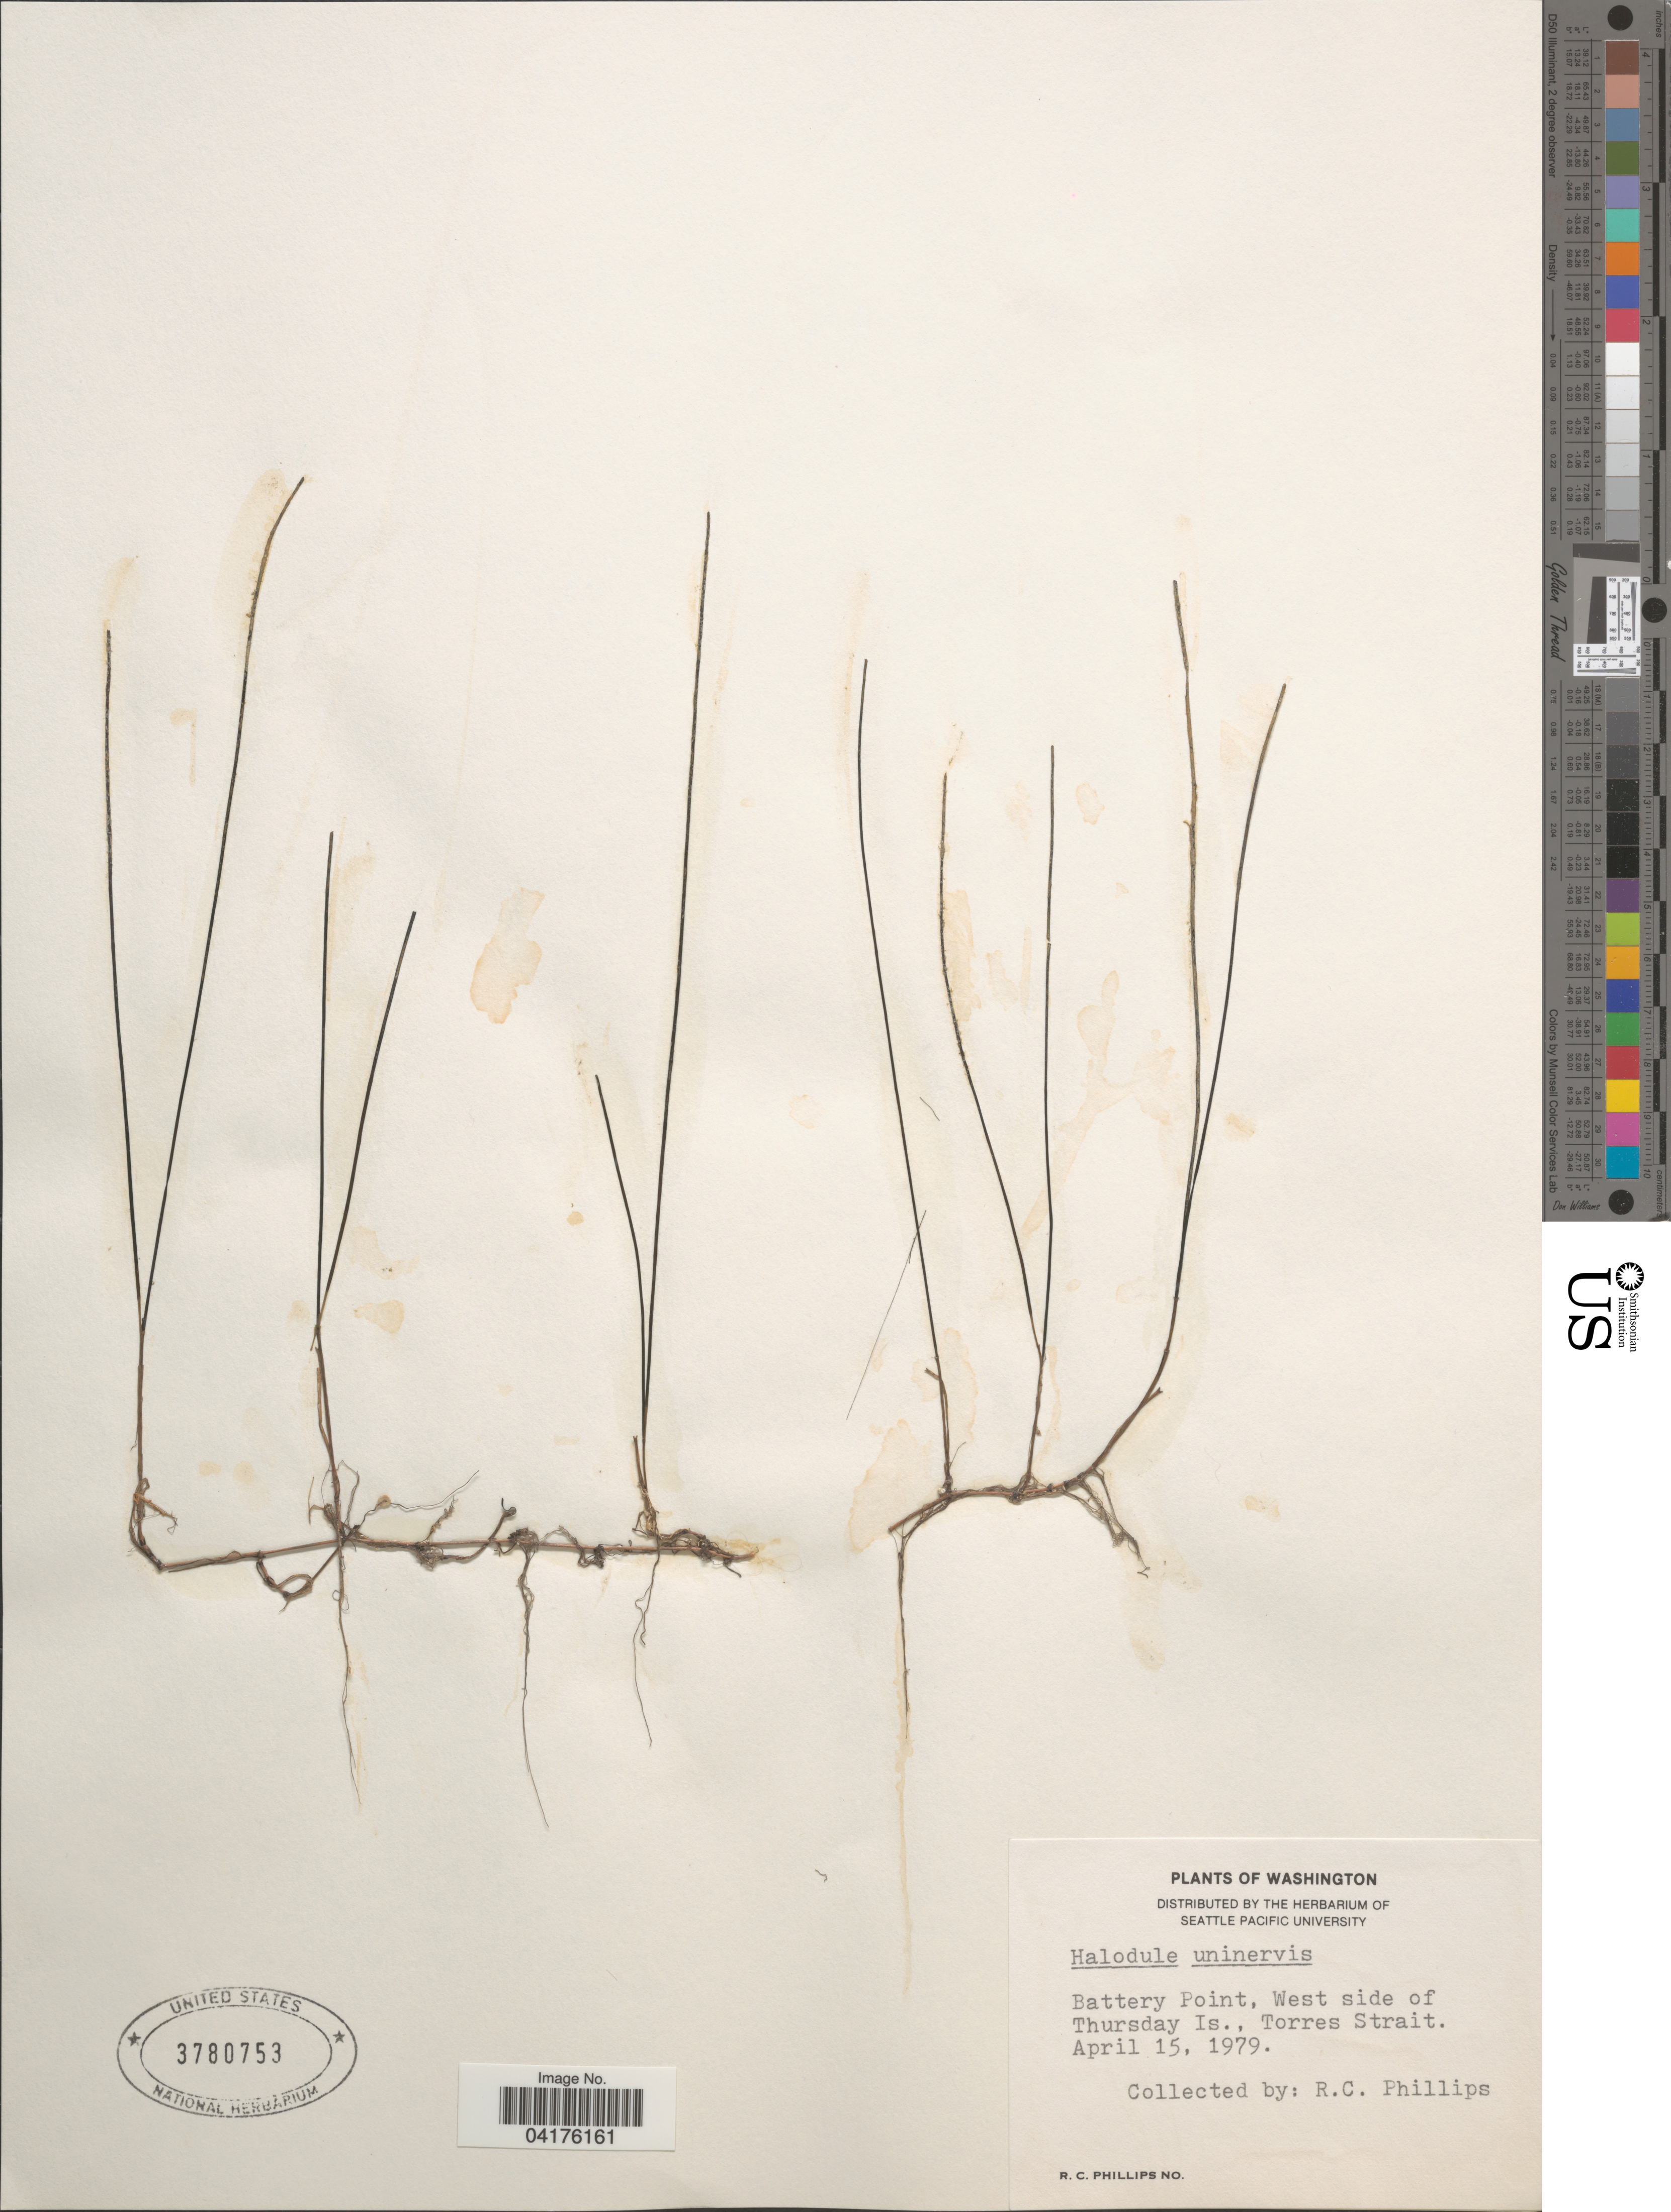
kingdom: Plantae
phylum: Tracheophyta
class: Liliopsida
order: Alismatales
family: Cymodoceaceae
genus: Halodule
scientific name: Halodule uninervis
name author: (Forssk.) Asch.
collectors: R. C. Phillips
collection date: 1979-04-15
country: Australia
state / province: Queensland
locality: Battery Point, West side of Thursday Is., Torres Strait.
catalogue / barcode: US 3780753